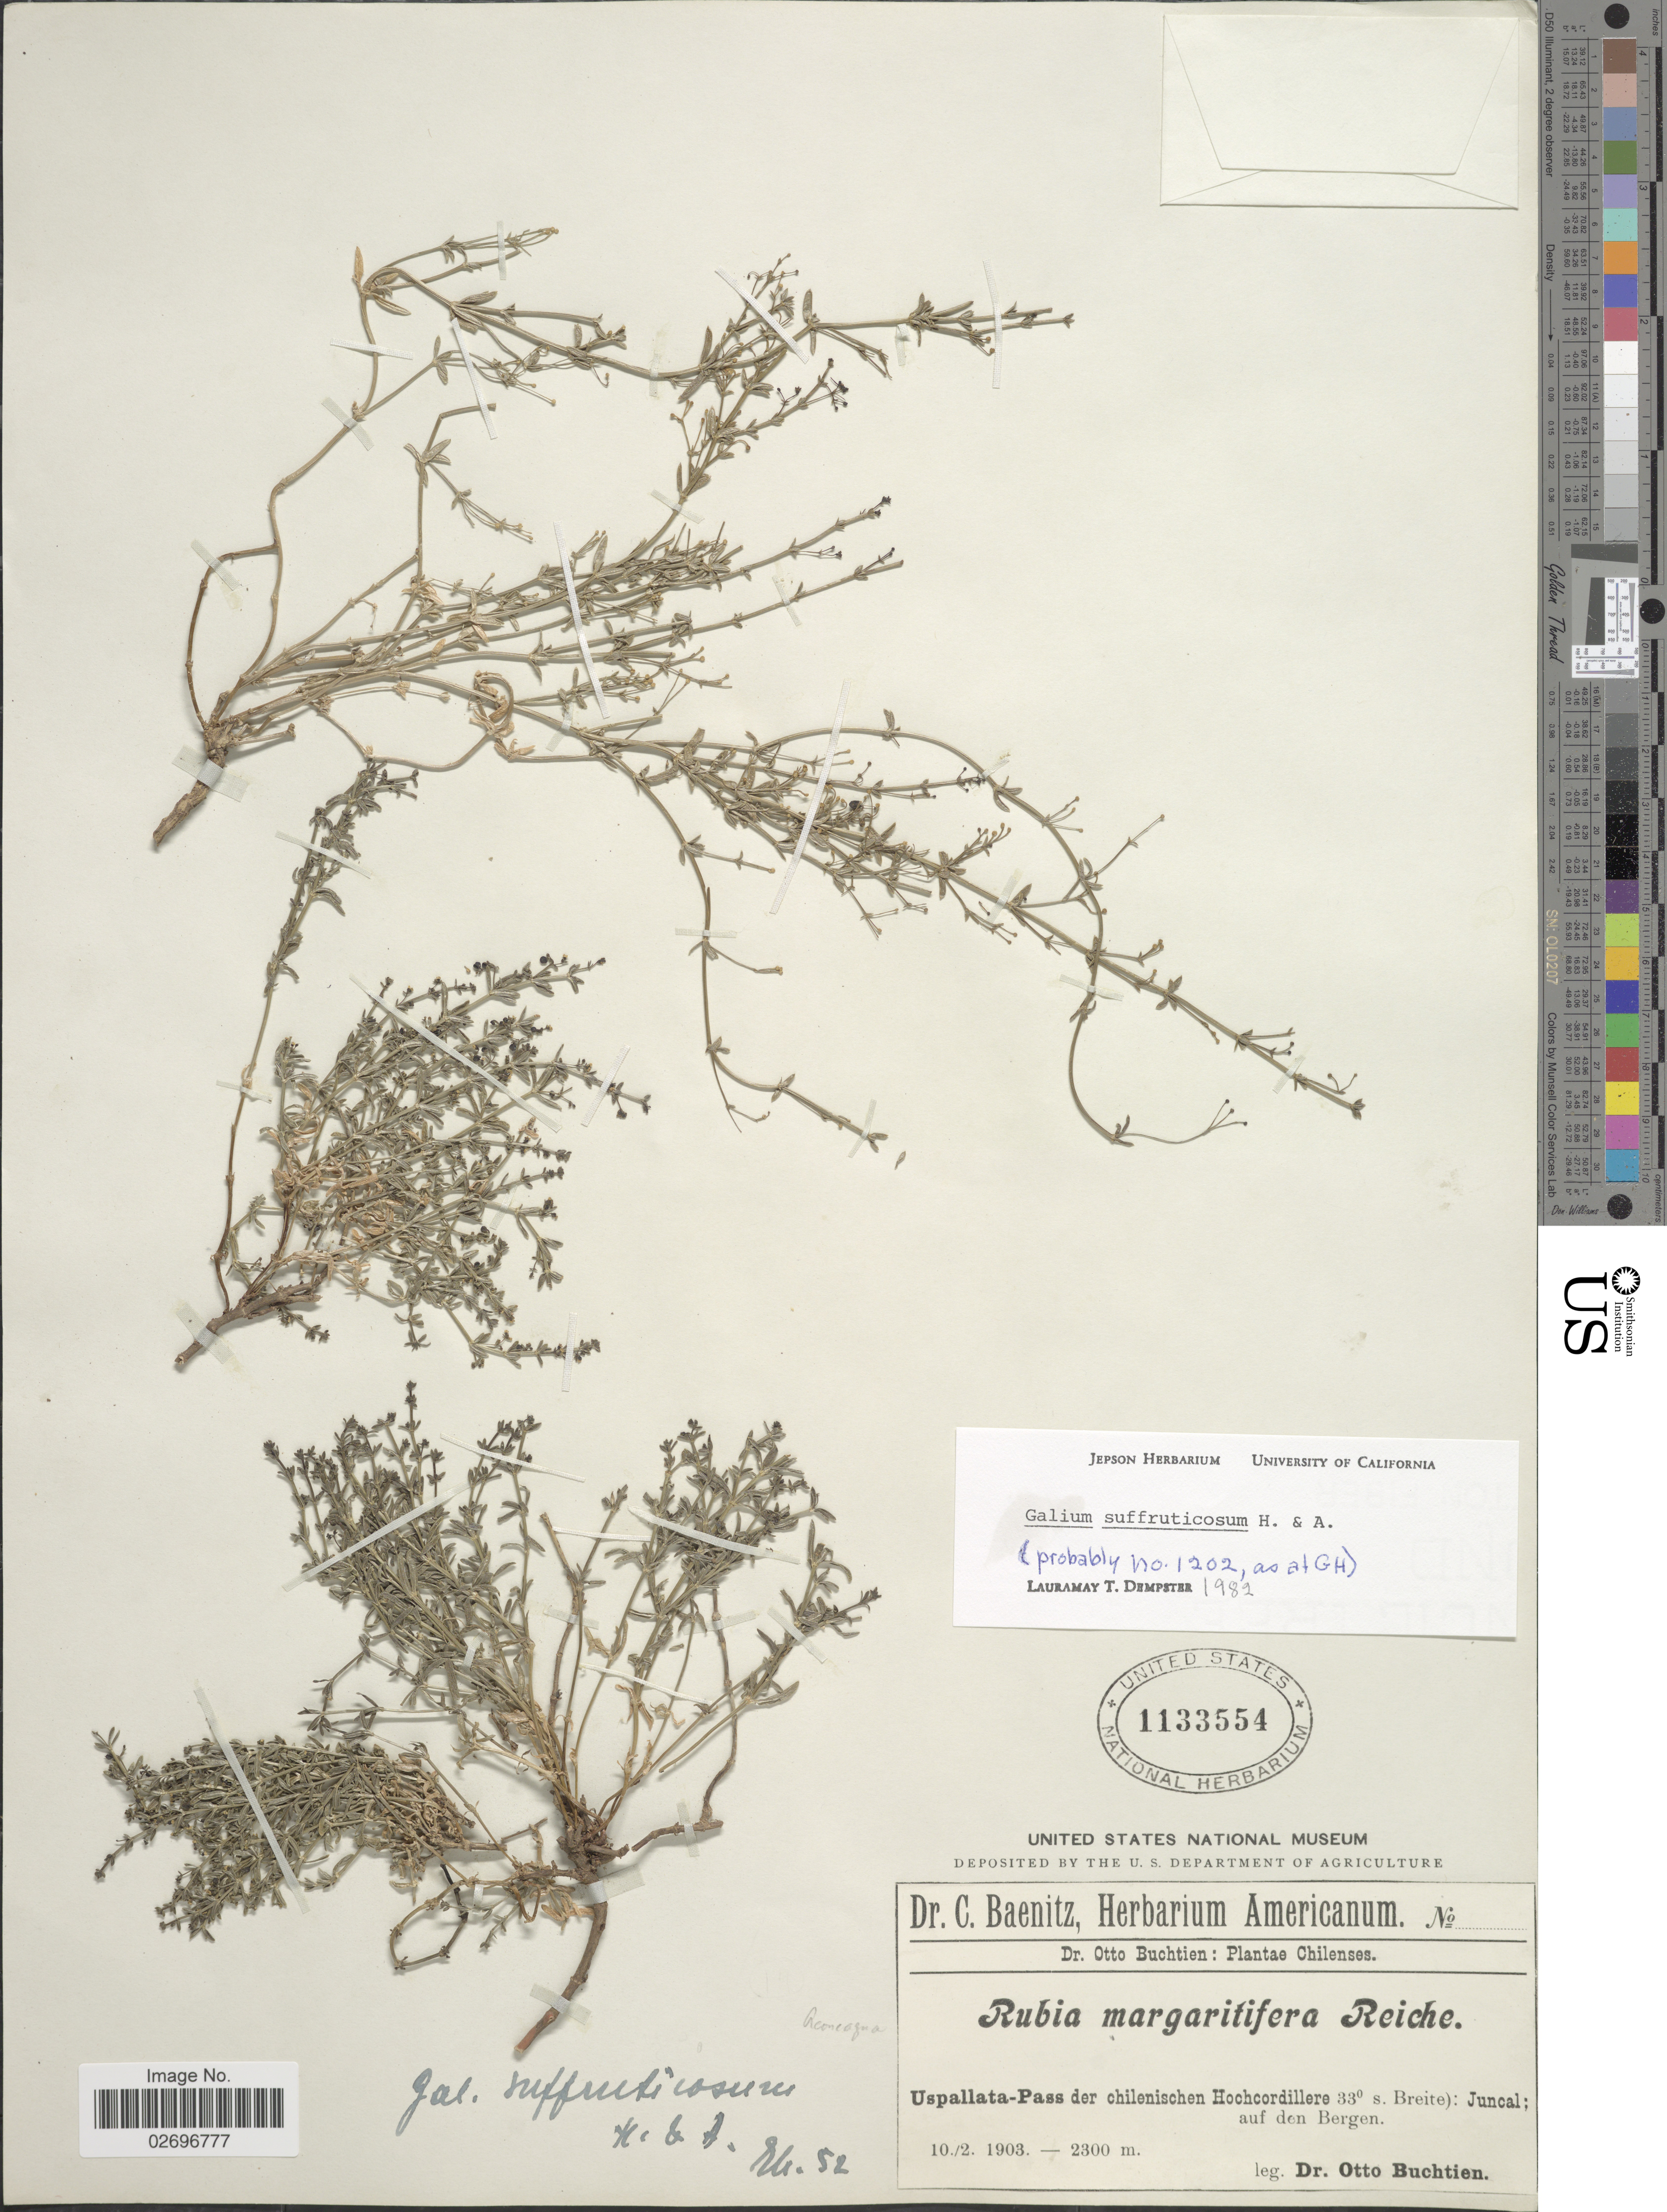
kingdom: Plantae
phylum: Tracheophyta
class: Magnoliopsida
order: Gentianales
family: Rubiaceae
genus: Galium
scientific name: Galium suffruticosum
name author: Hook. & Arn.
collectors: O. Buchtien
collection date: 1903-02-10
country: Chile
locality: Uspallata-Pass der chilenischen Hochcordillere 33° s. Breite): Juncal; auf den bergen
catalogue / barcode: US 1133554